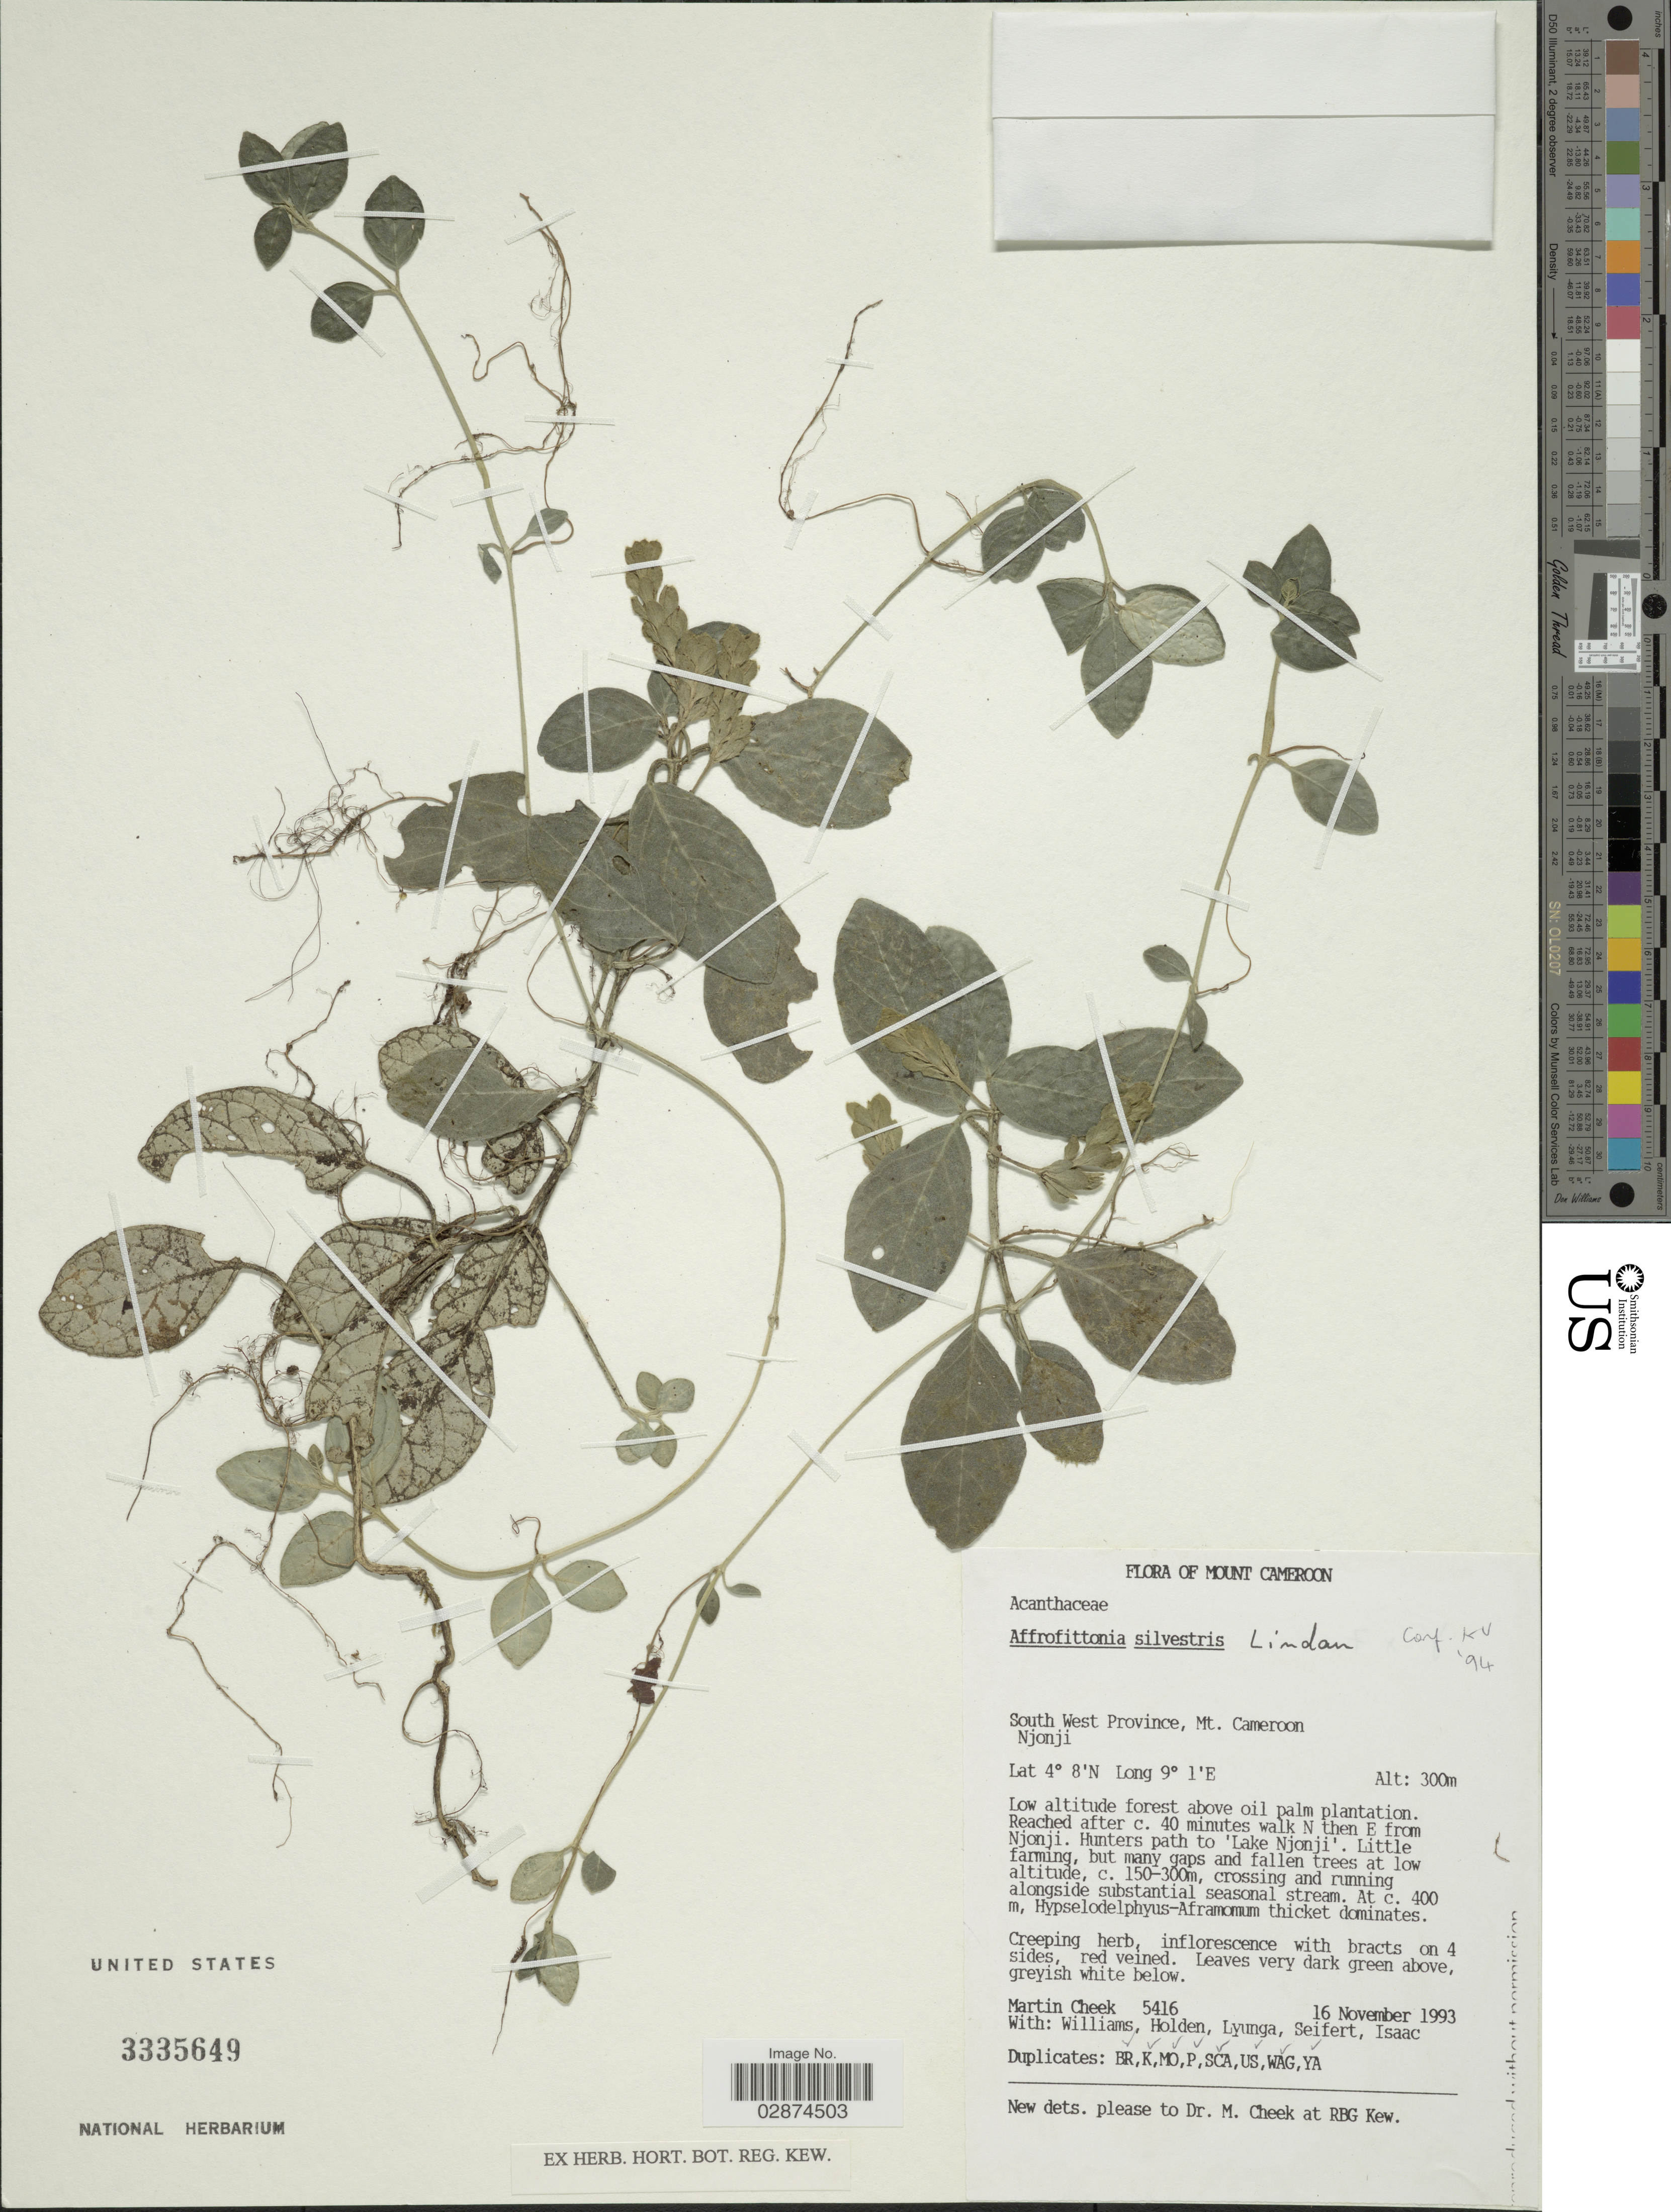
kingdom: Plantae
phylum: Tracheophyta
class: Magnoliopsida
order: Lamiales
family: Acanthaceae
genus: Afrofittonia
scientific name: Afrofittonia silvestris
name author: Lindau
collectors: M. Cheek, -- Williams, Holden, -. Lyunga & et al.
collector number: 5416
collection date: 1993-11-16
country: Cameroon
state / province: Sud-Ouest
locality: South West Province, Mt. Cameroon. Njonji. Reached after c. 40 minutes walk N then E from Njonji. Hunters path to 'Lake Njonji'.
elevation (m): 150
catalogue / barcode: US 3335649